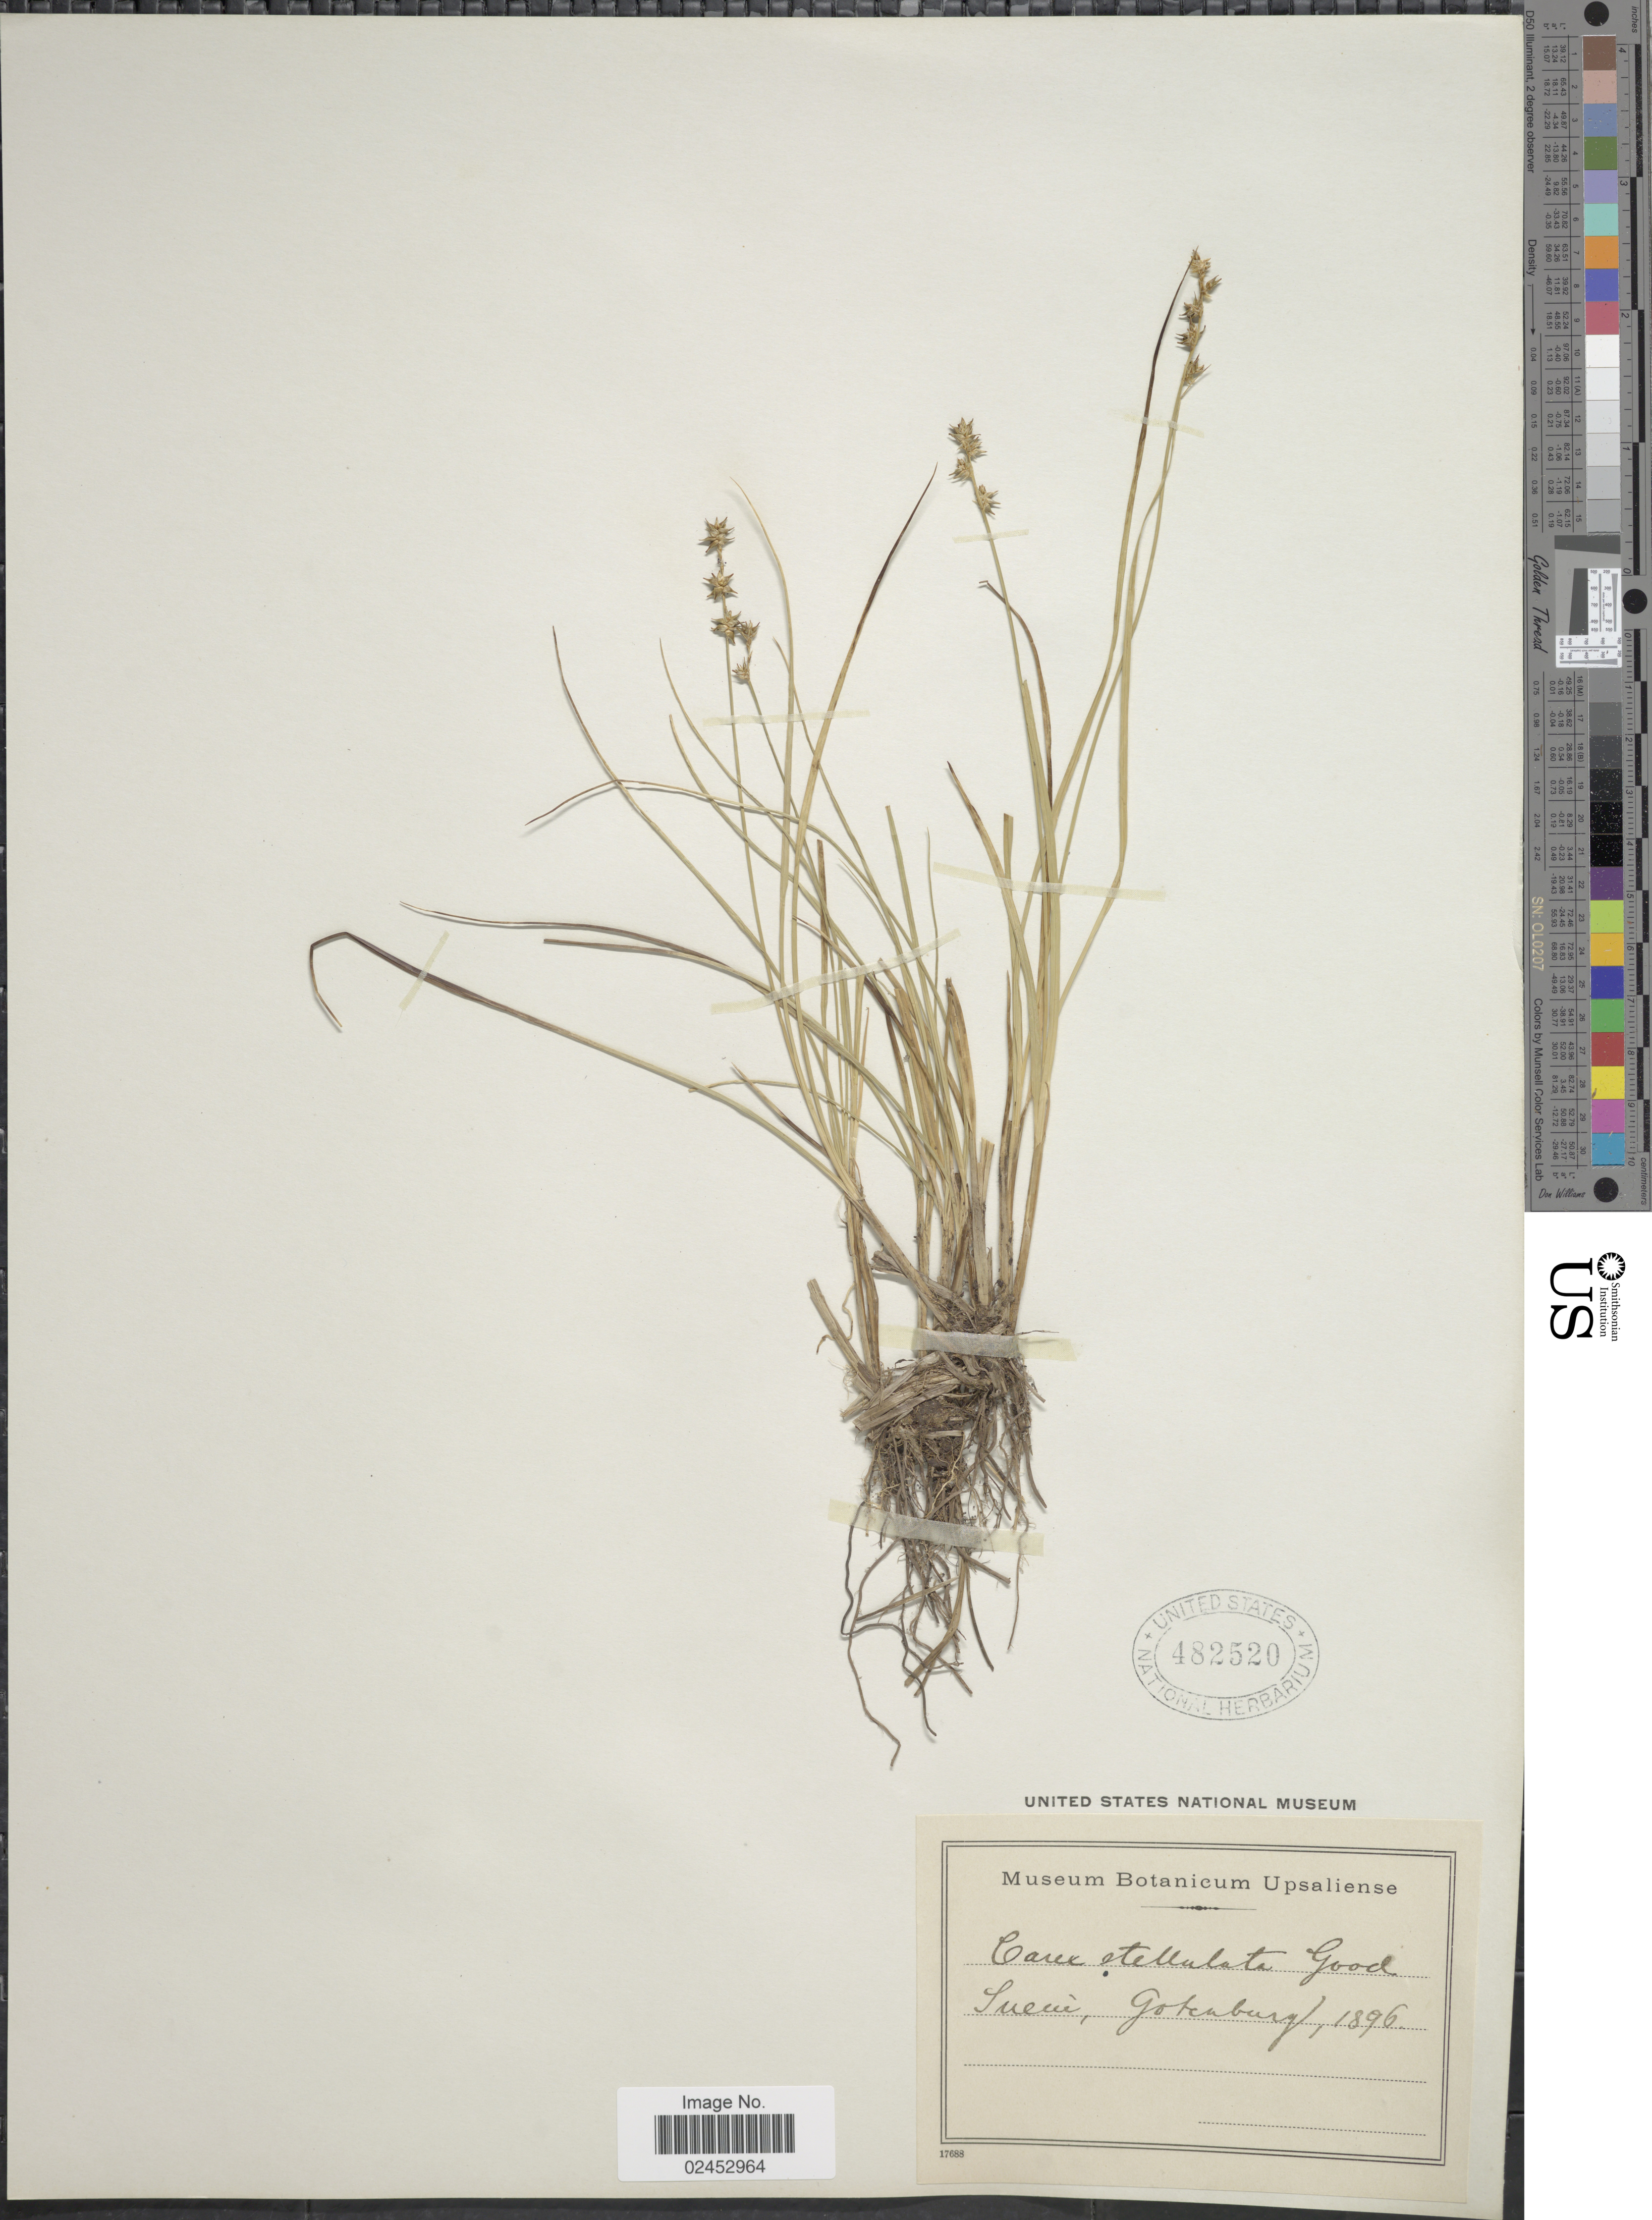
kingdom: Plantae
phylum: Tracheophyta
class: Liliopsida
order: Poales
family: Cyperaceae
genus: Carex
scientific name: Carex echinata subsp. echinata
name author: Murray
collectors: ex herb. Mus. Botan. Upsal.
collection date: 1896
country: Sweden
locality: Suecia, Gothenburg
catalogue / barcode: US 482520